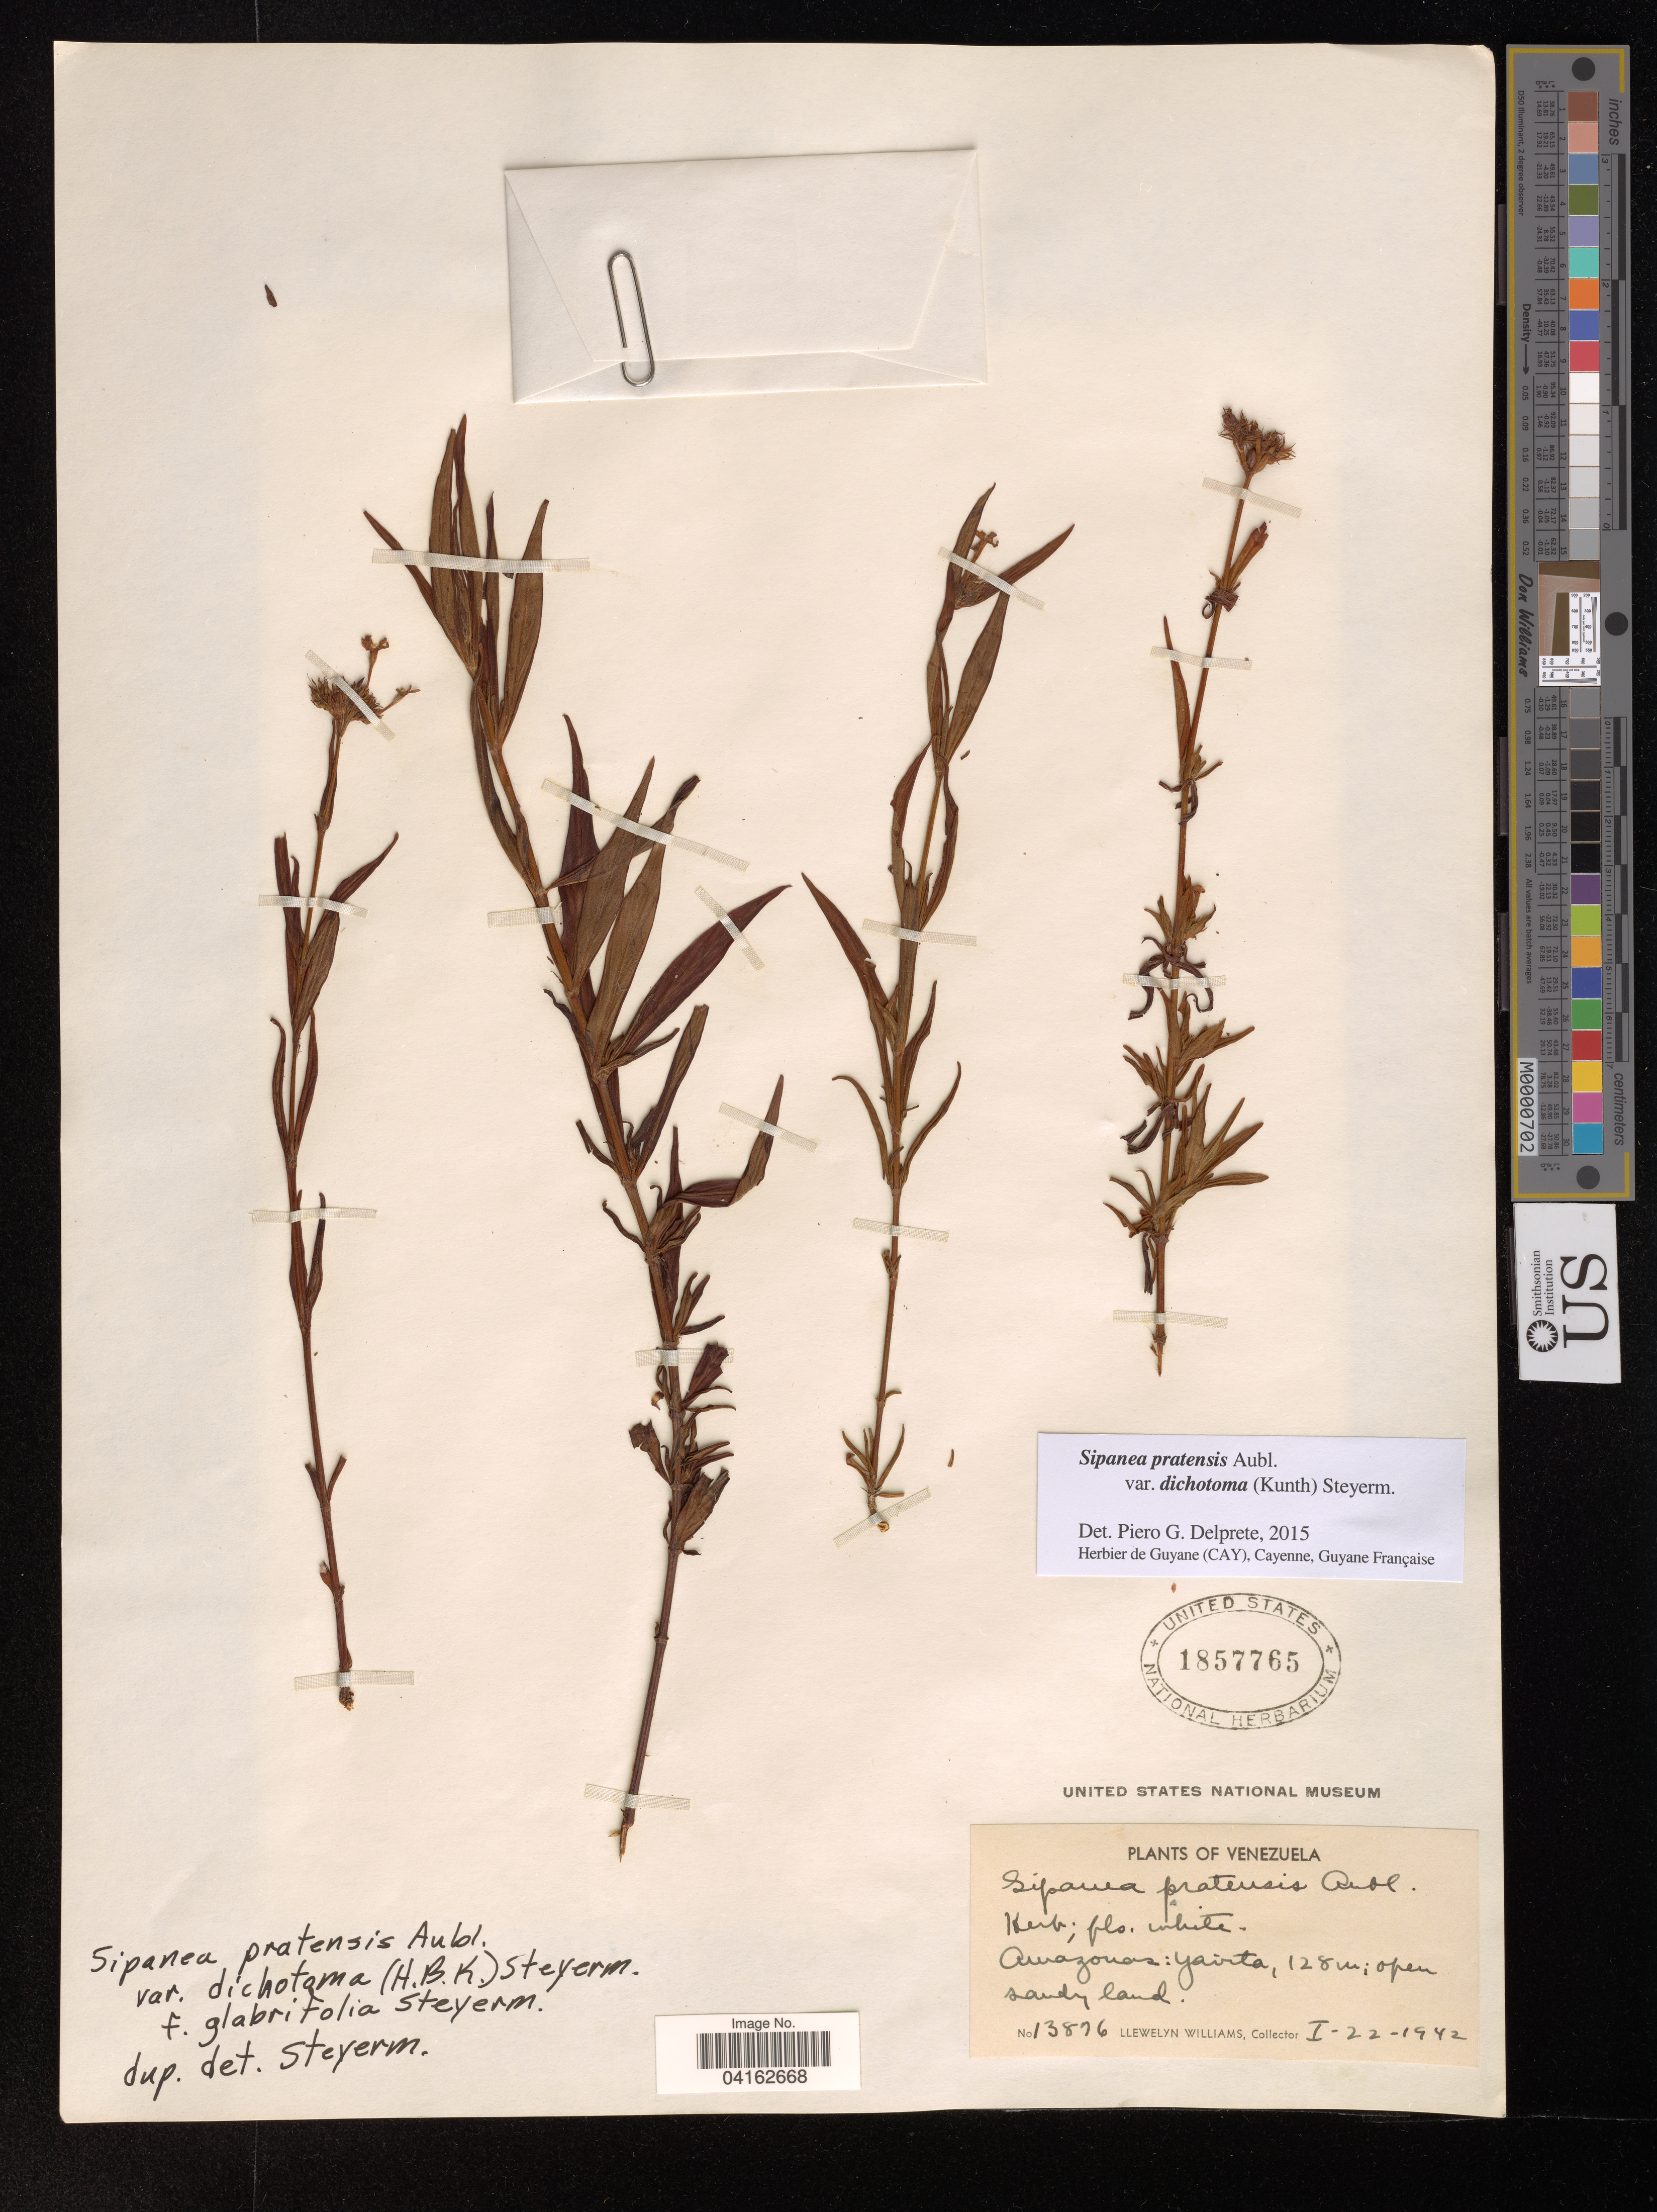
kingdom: Plantae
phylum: Tracheophyta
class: Magnoliopsida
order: Gentianales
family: Rubiaceae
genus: Sipanea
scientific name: Sipanea pratensis var. dichotoma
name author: (Kunth) Steyerm.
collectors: Ll. Williams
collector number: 13896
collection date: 1942-01-22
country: Venezuela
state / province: Amazonas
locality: Yairta.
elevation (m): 128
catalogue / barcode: US 1857765